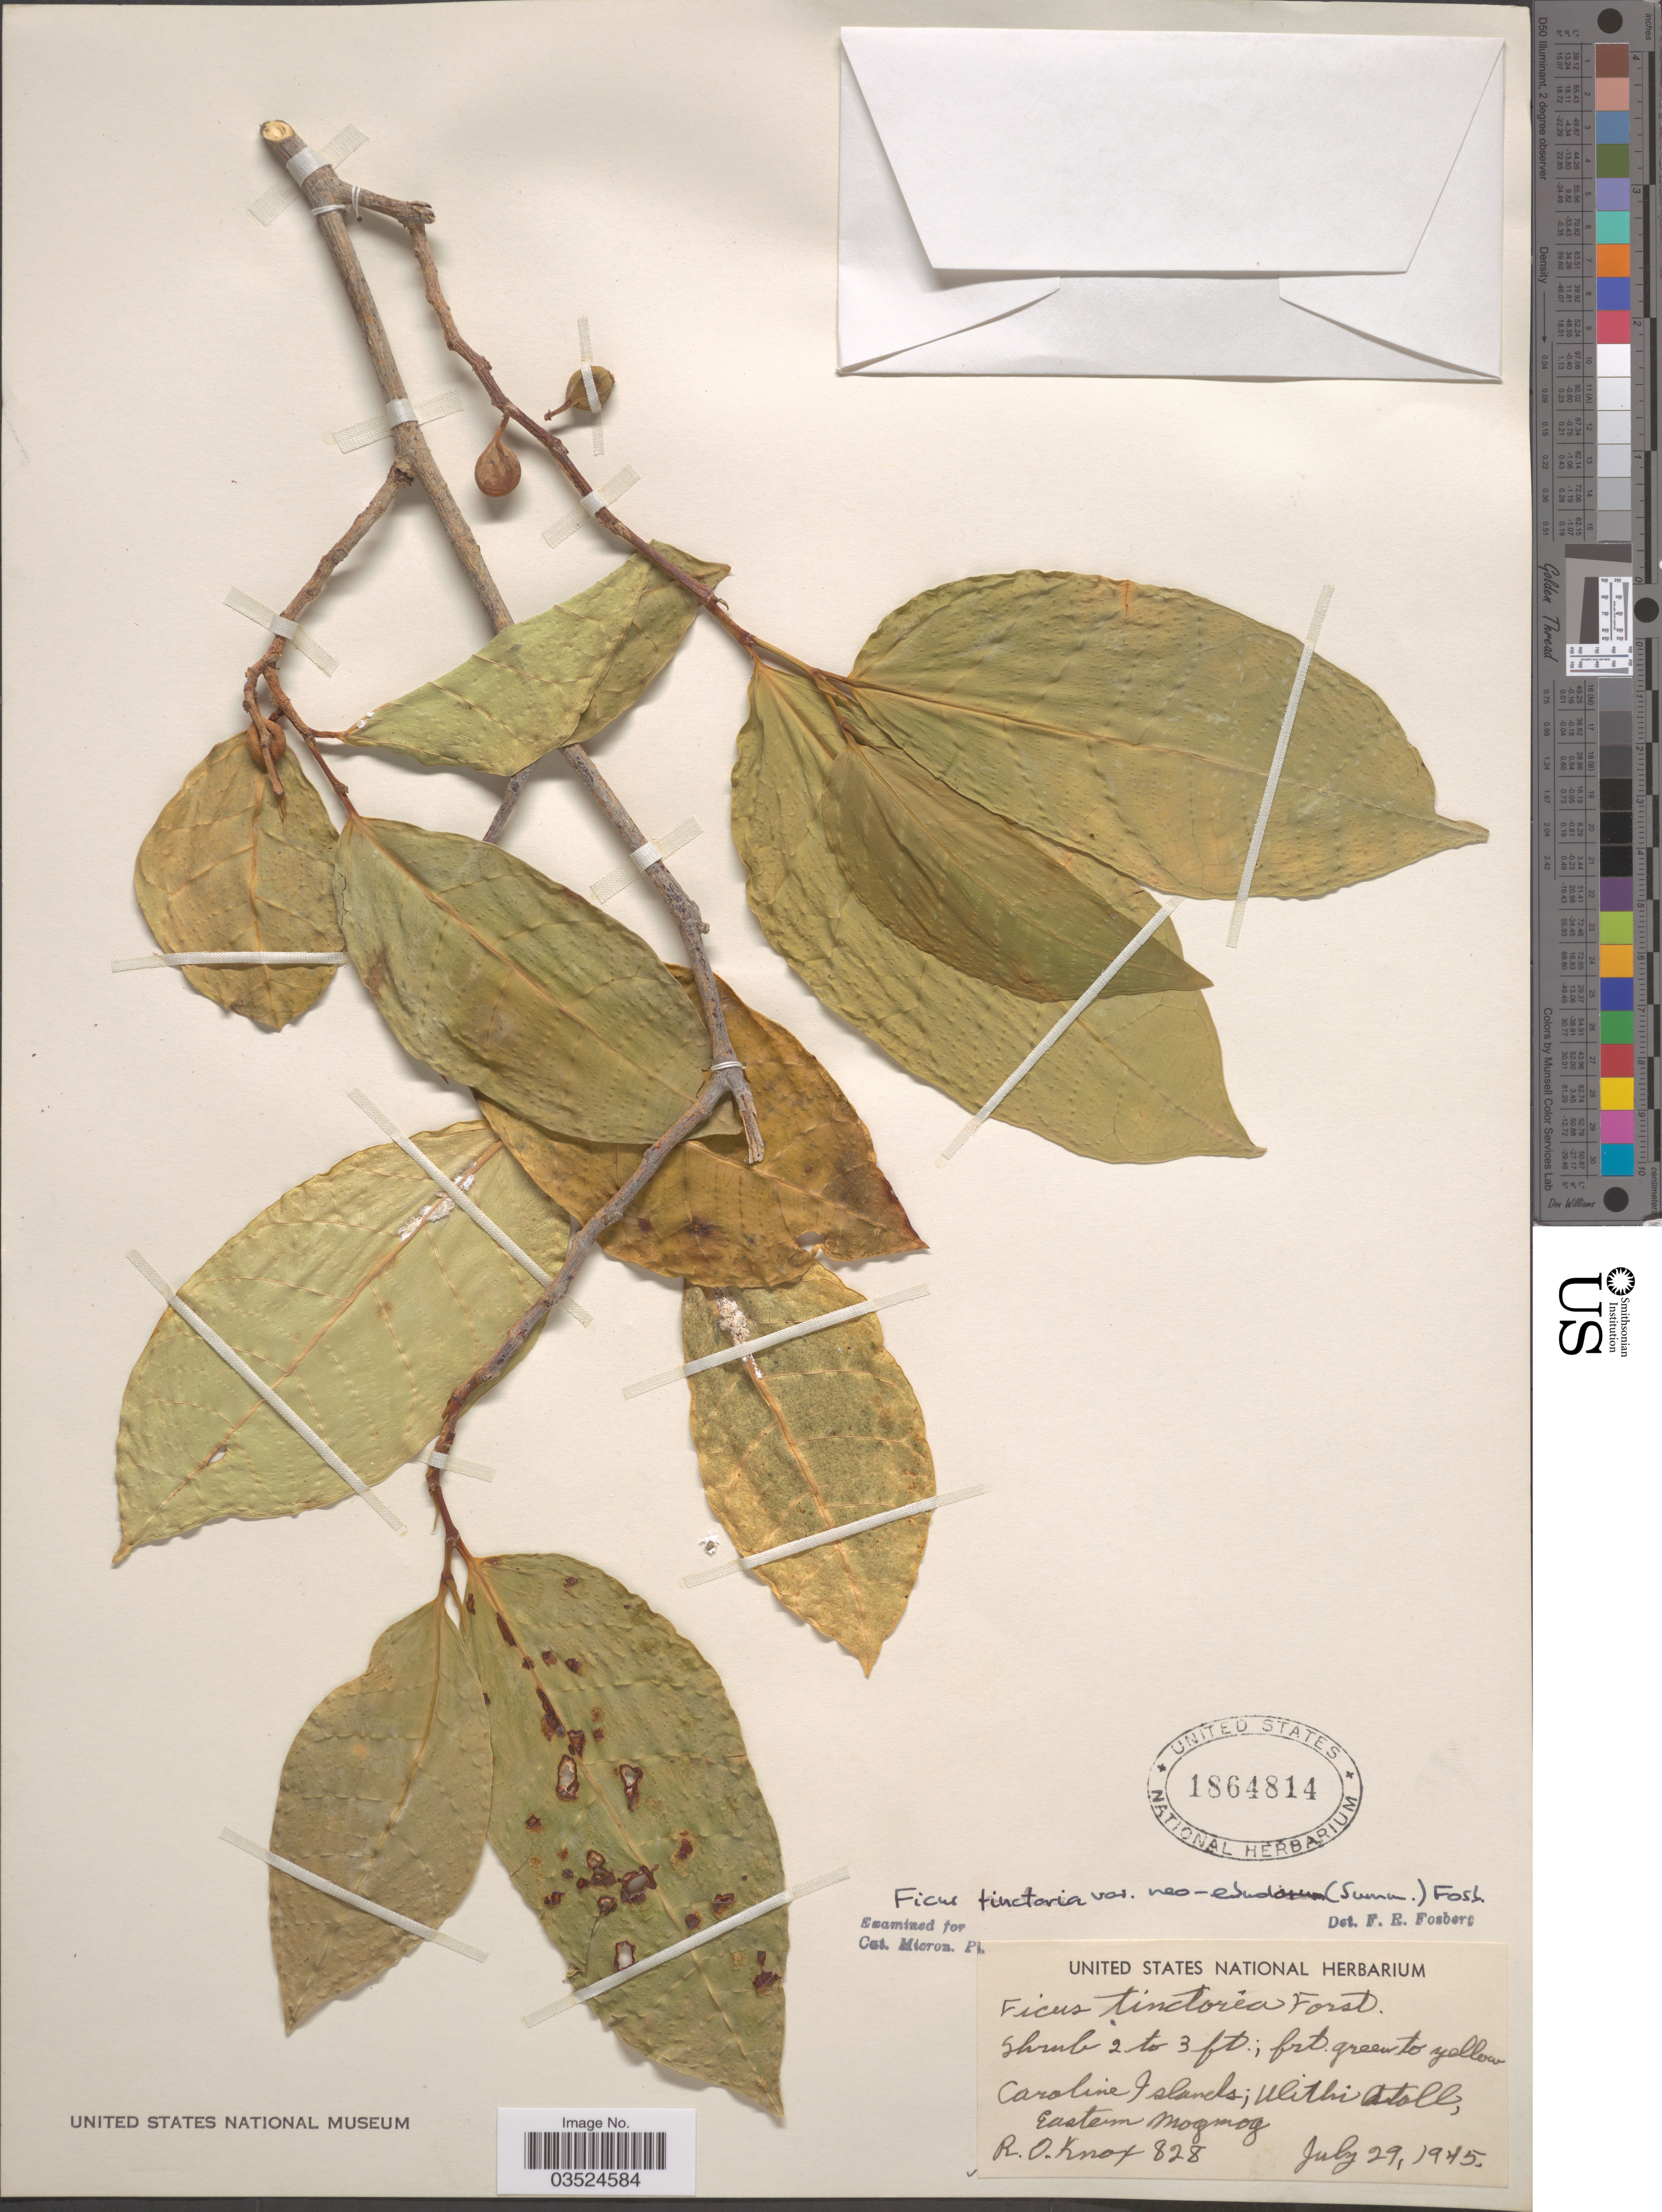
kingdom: Plantae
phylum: Tracheophyta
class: Magnoliopsida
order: Rosales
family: Moraceae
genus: Ficus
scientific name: Ficus tinctoria var. neoebudarum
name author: (Summerh.) Fosberg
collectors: R. O. Knox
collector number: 828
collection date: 1945-07-29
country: Micronesia, Federated States of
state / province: Yap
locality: Caroline Ilands; Ulithi Atoll, Eastern Mogmog.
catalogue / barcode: US 1864814